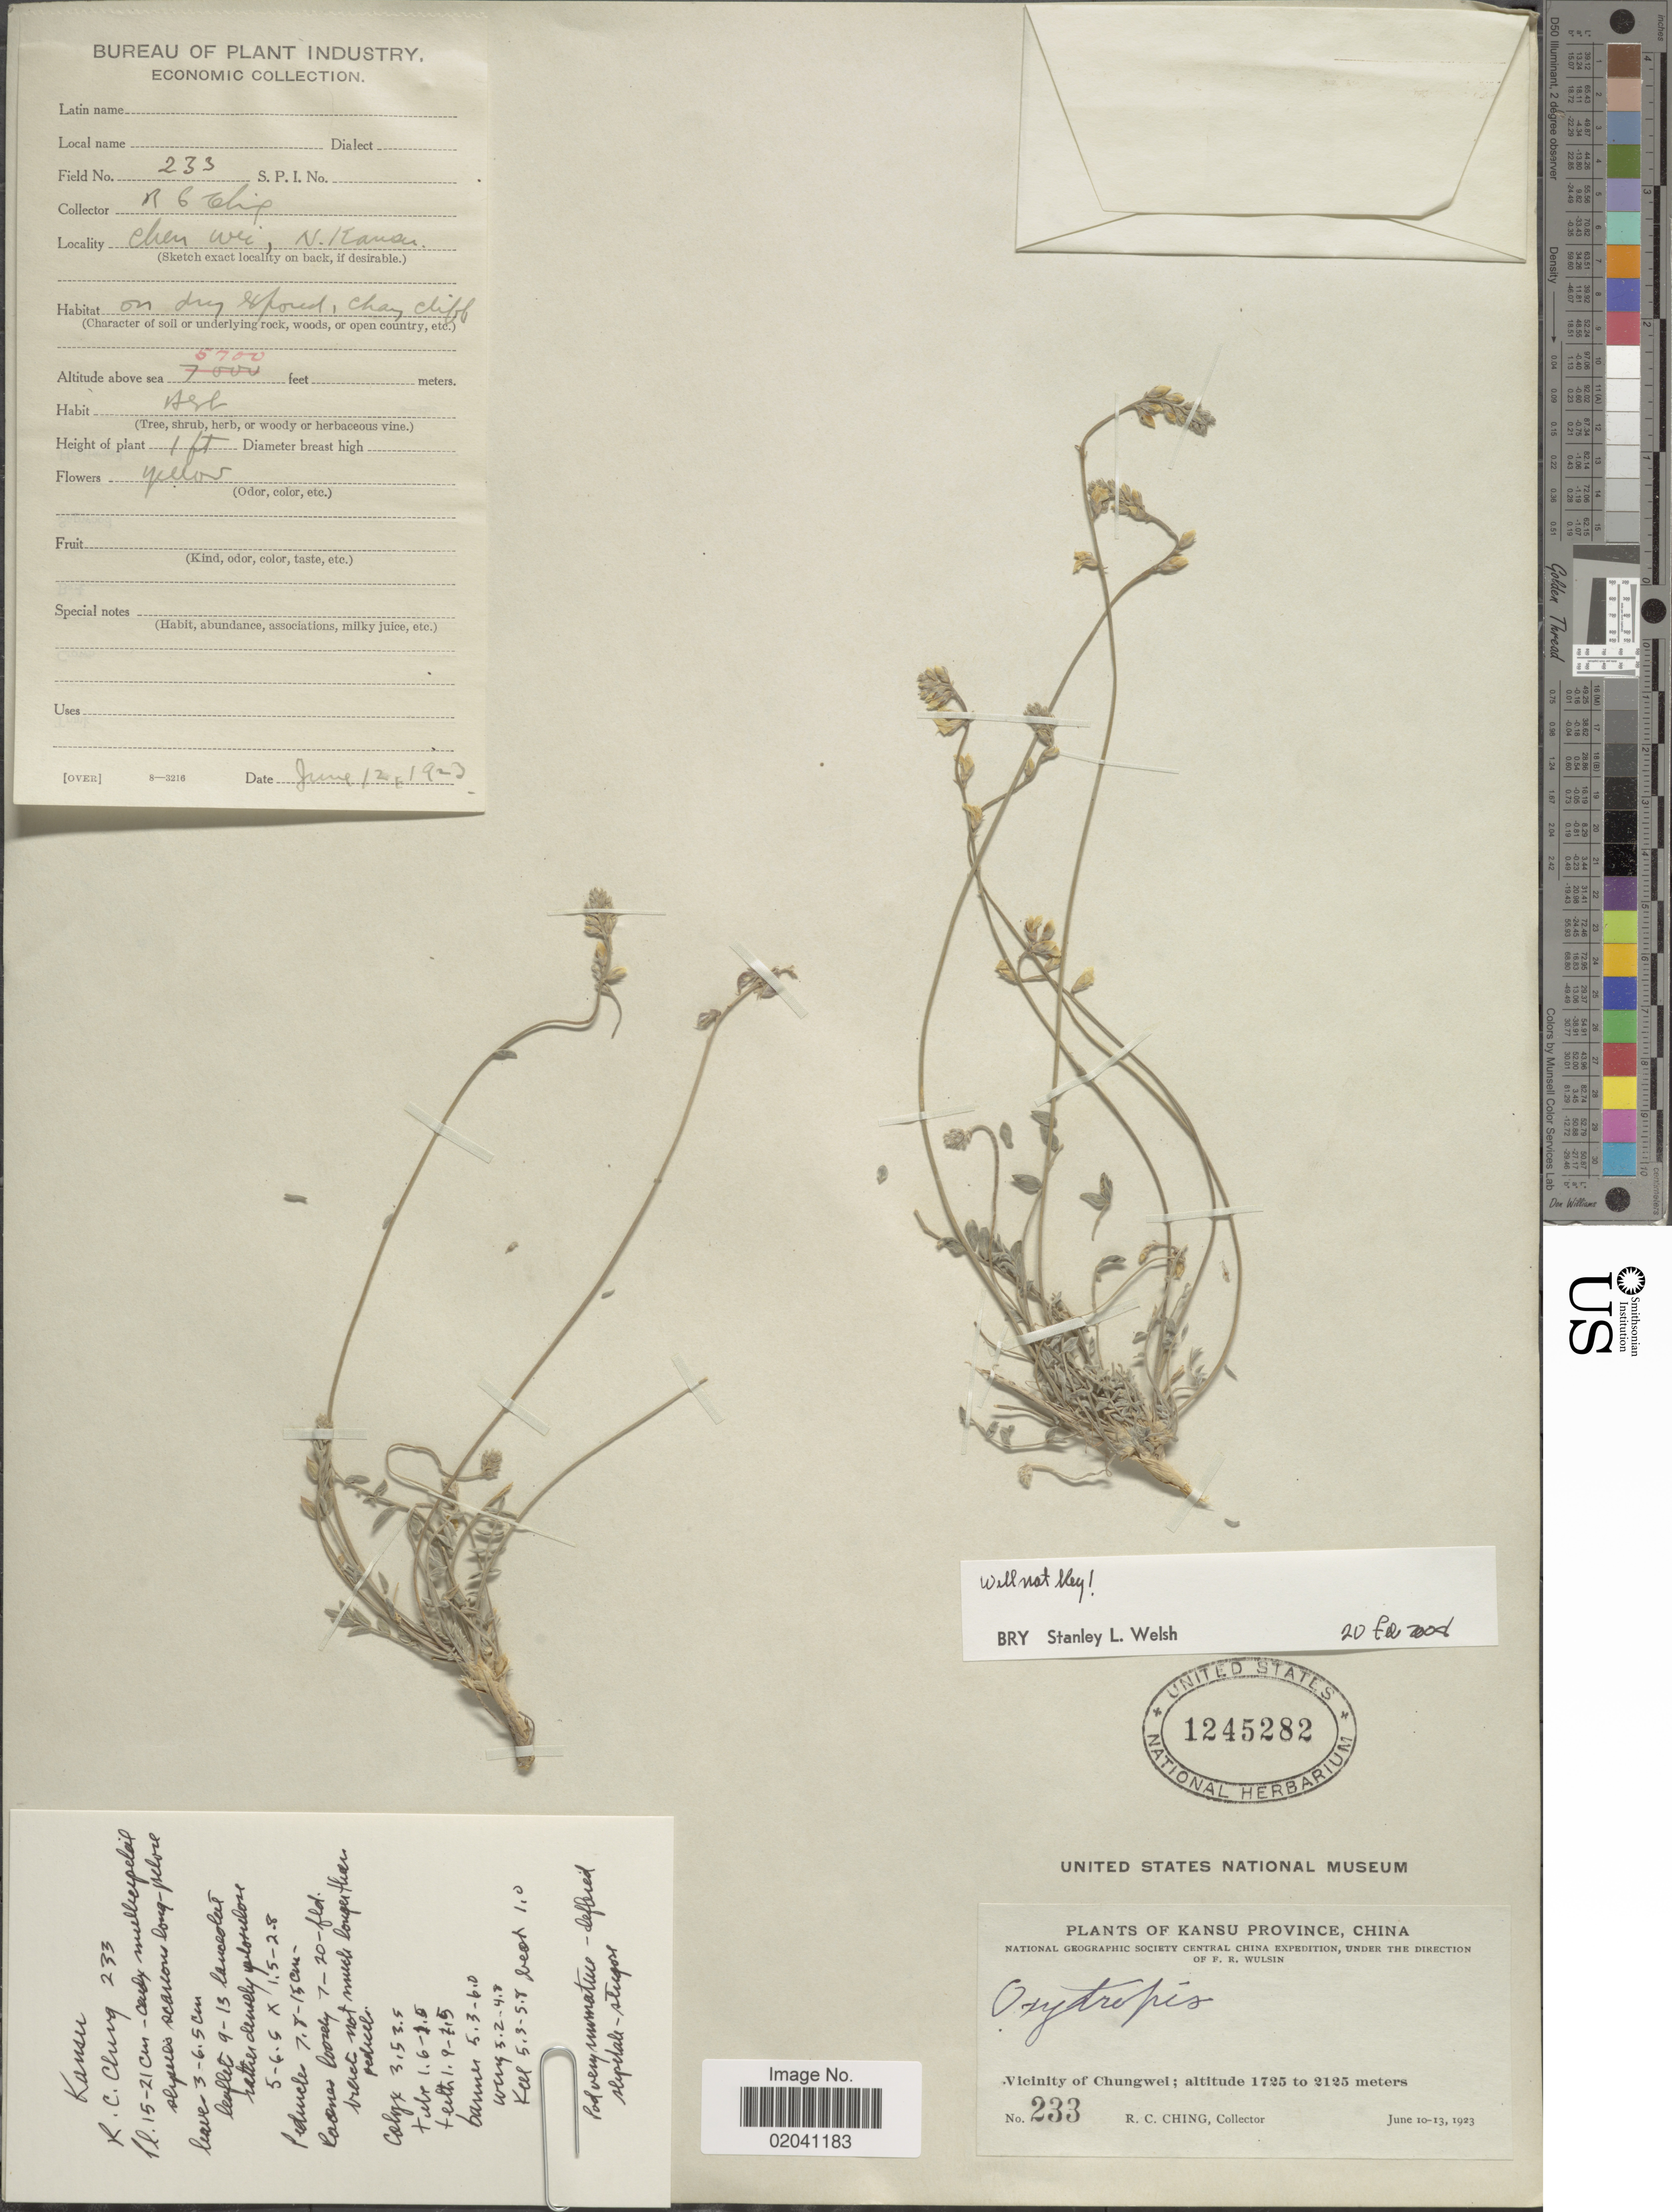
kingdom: Plantae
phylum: Tracheophyta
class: Magnoliopsida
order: Fabales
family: Fabaceae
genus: Oxytropis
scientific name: Oxytropis sp.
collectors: R. C. Ching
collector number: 233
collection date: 1923-06-10/1923-06-13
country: China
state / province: Gansu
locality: Kansu Province. Vicinity of Chungwei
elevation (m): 1725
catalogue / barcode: US 1245282